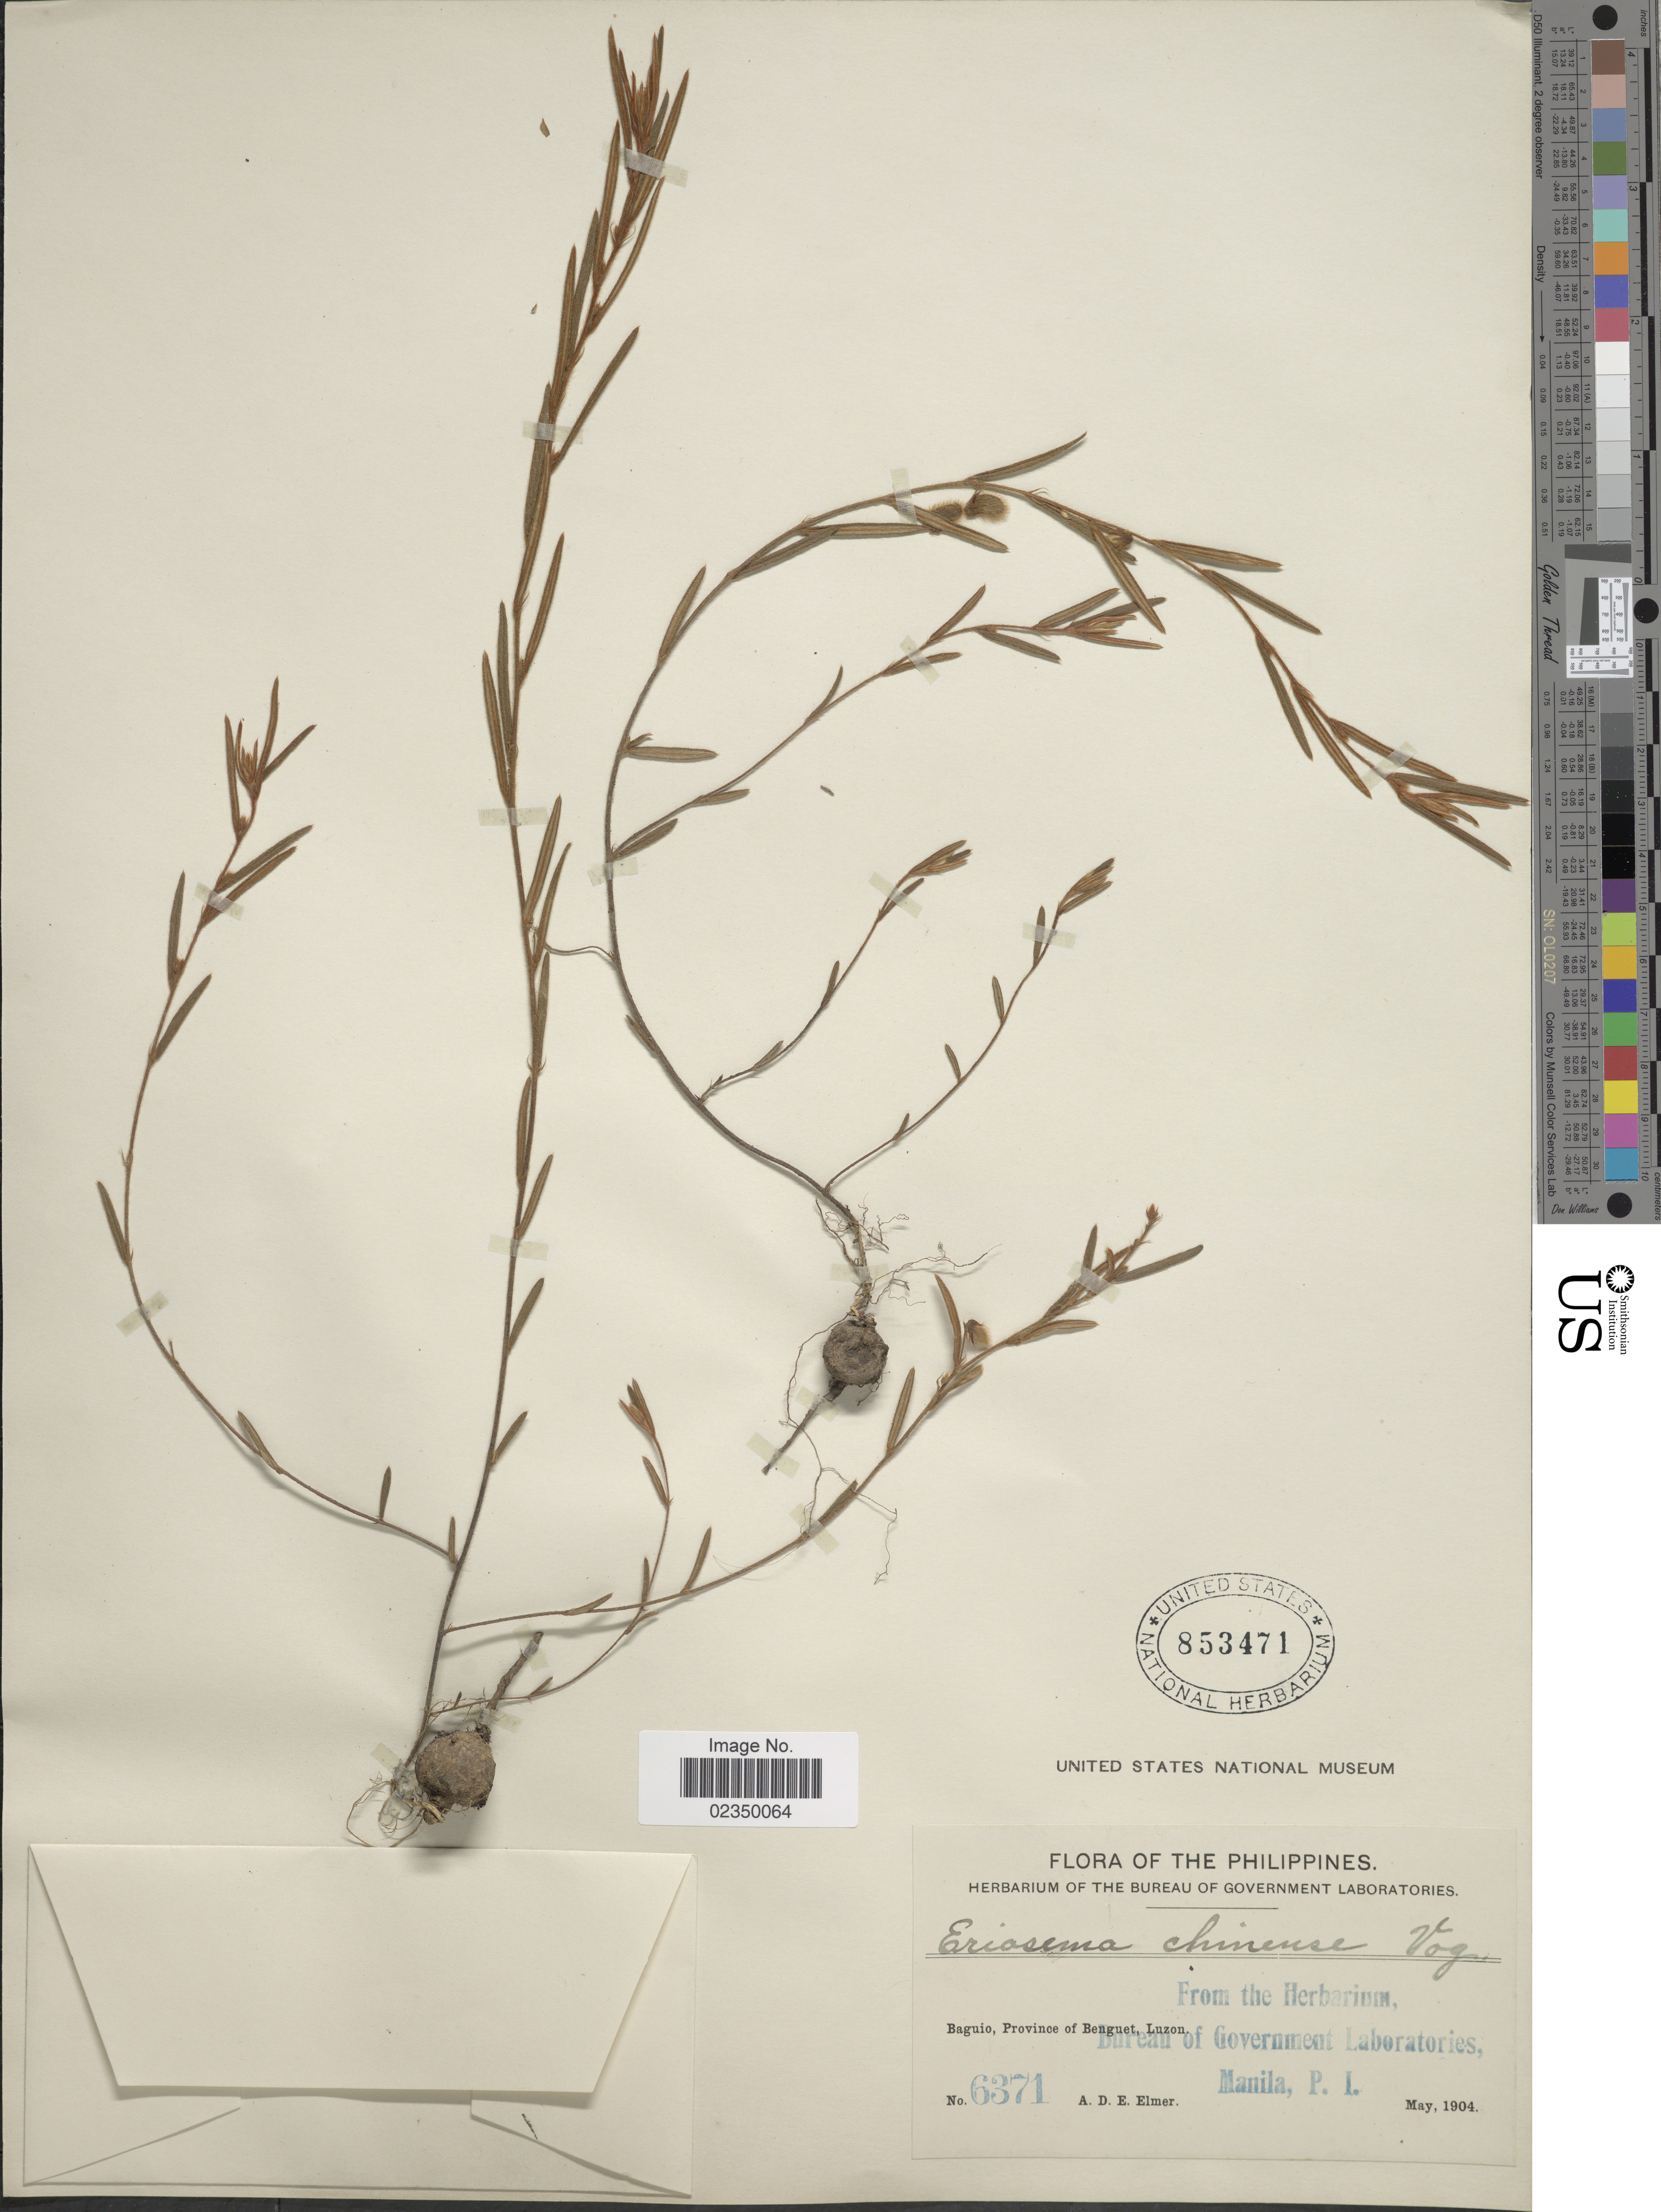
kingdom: Plantae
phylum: Tracheophyta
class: Magnoliopsida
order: Fabales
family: Fabaceae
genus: Eriosema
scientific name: Eriosema chinense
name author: Vogel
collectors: A. D. E. Elmer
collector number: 6371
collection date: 1904-05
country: Philippines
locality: Baguio, Province of Benguet, Luzon.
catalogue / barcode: US 853471